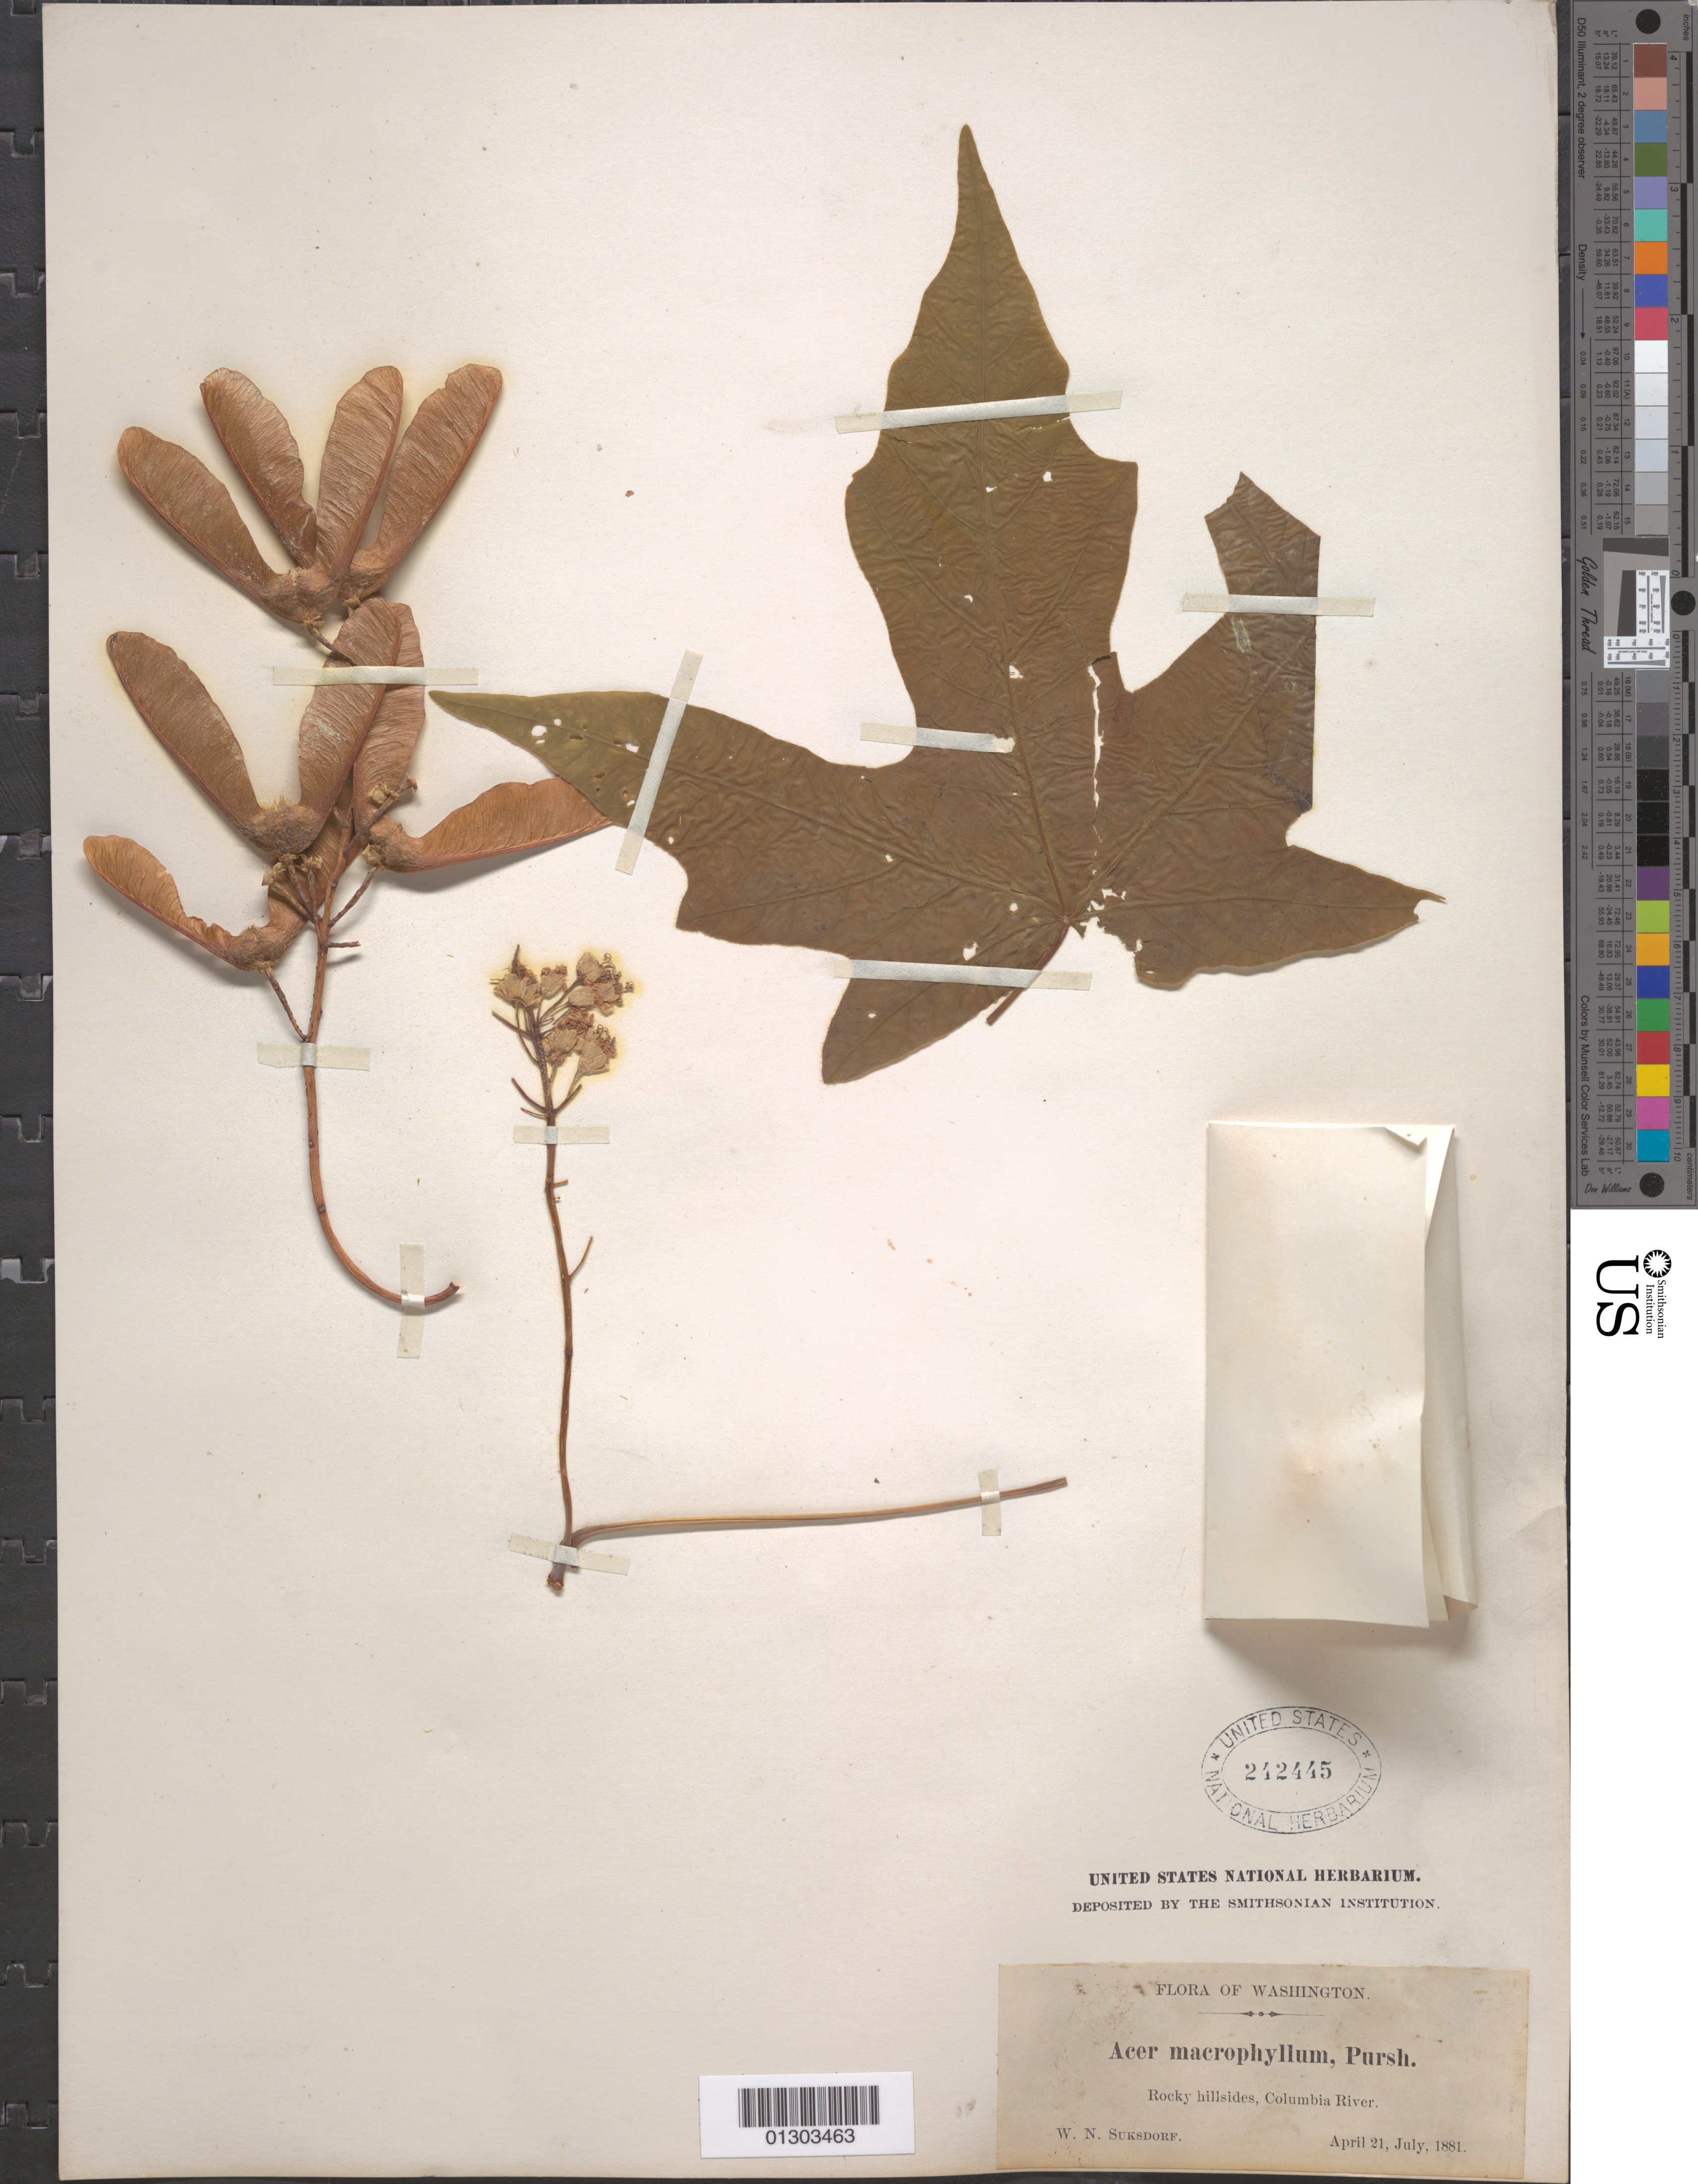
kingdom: Plantae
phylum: Tracheophyta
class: Magnoliopsida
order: Sapindales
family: Sapindaceae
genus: Acer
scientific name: Acer macrophyllum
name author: Pursh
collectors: W. N. Suksdorf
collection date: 1881-04-21,1881-07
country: United States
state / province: Washington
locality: Columbia River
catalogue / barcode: US 242445